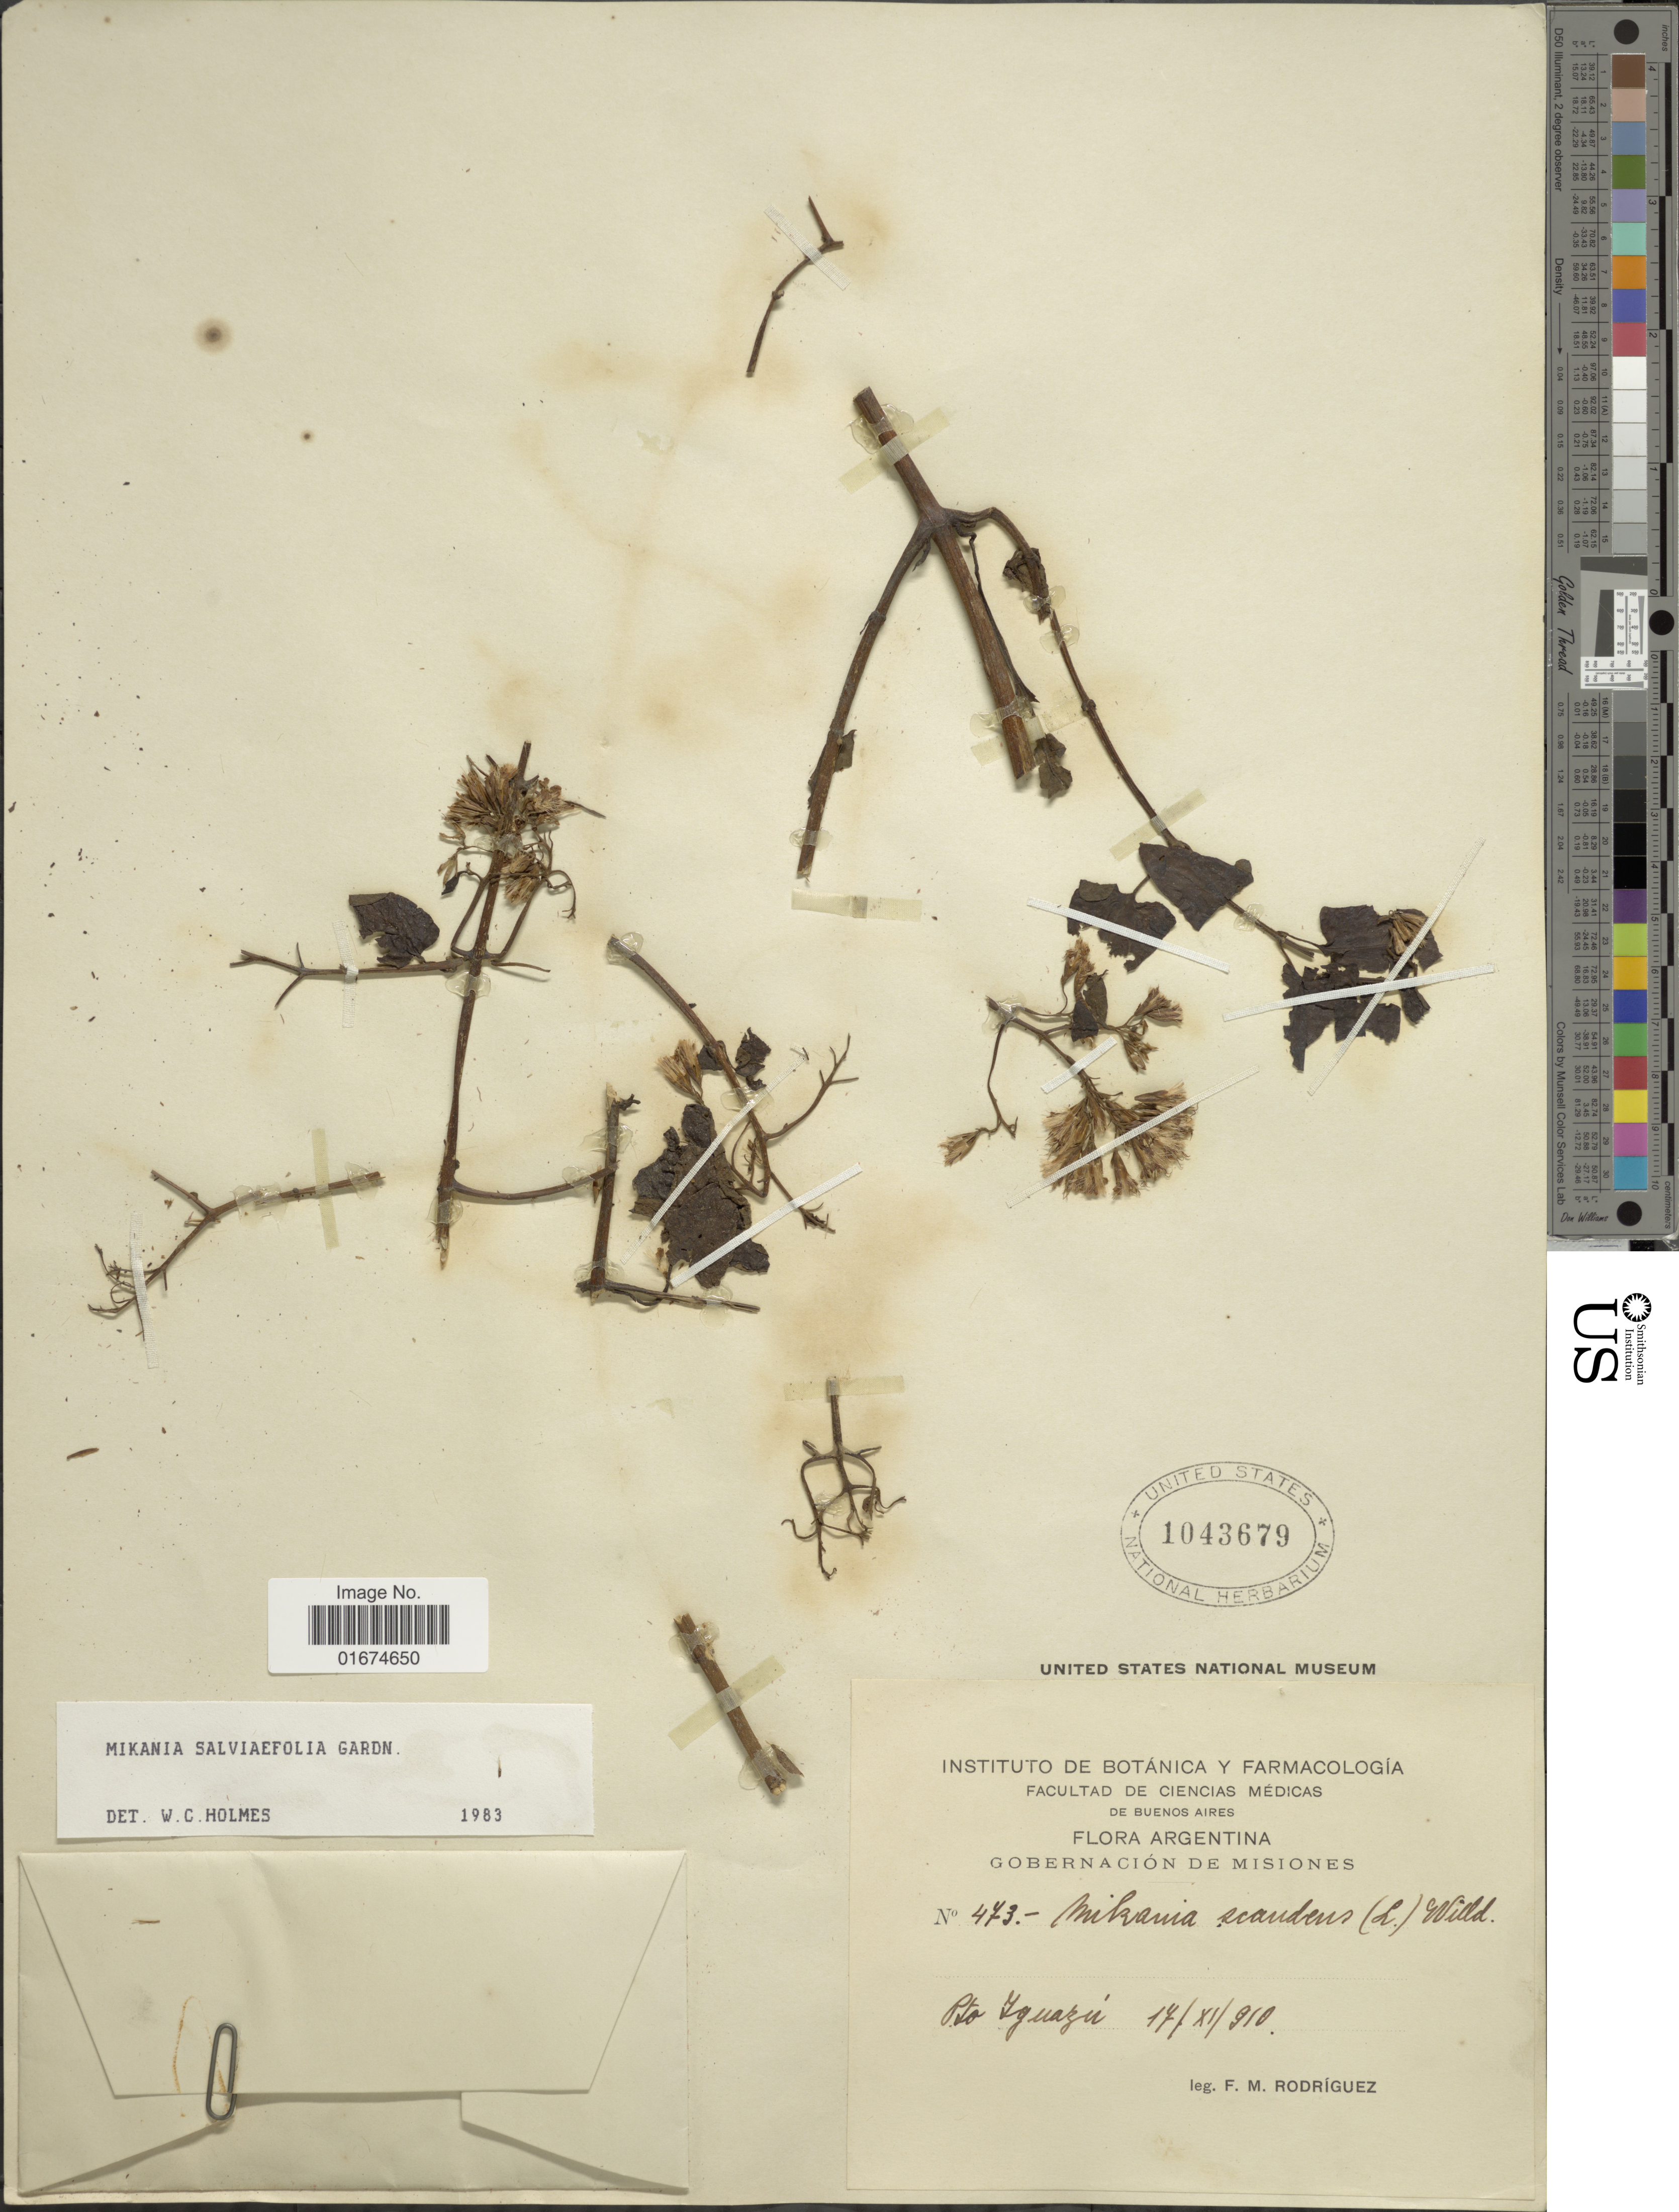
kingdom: Plantae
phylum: Tracheophyta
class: Magnoliopsida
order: Asterales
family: Asteraceae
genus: Mikania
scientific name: Mikania salviaefolia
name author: Gardner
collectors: F. M. Rodriguez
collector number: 473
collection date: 1910-11-17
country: Argentina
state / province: Misiones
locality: Pto Iguazú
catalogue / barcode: US 1043679